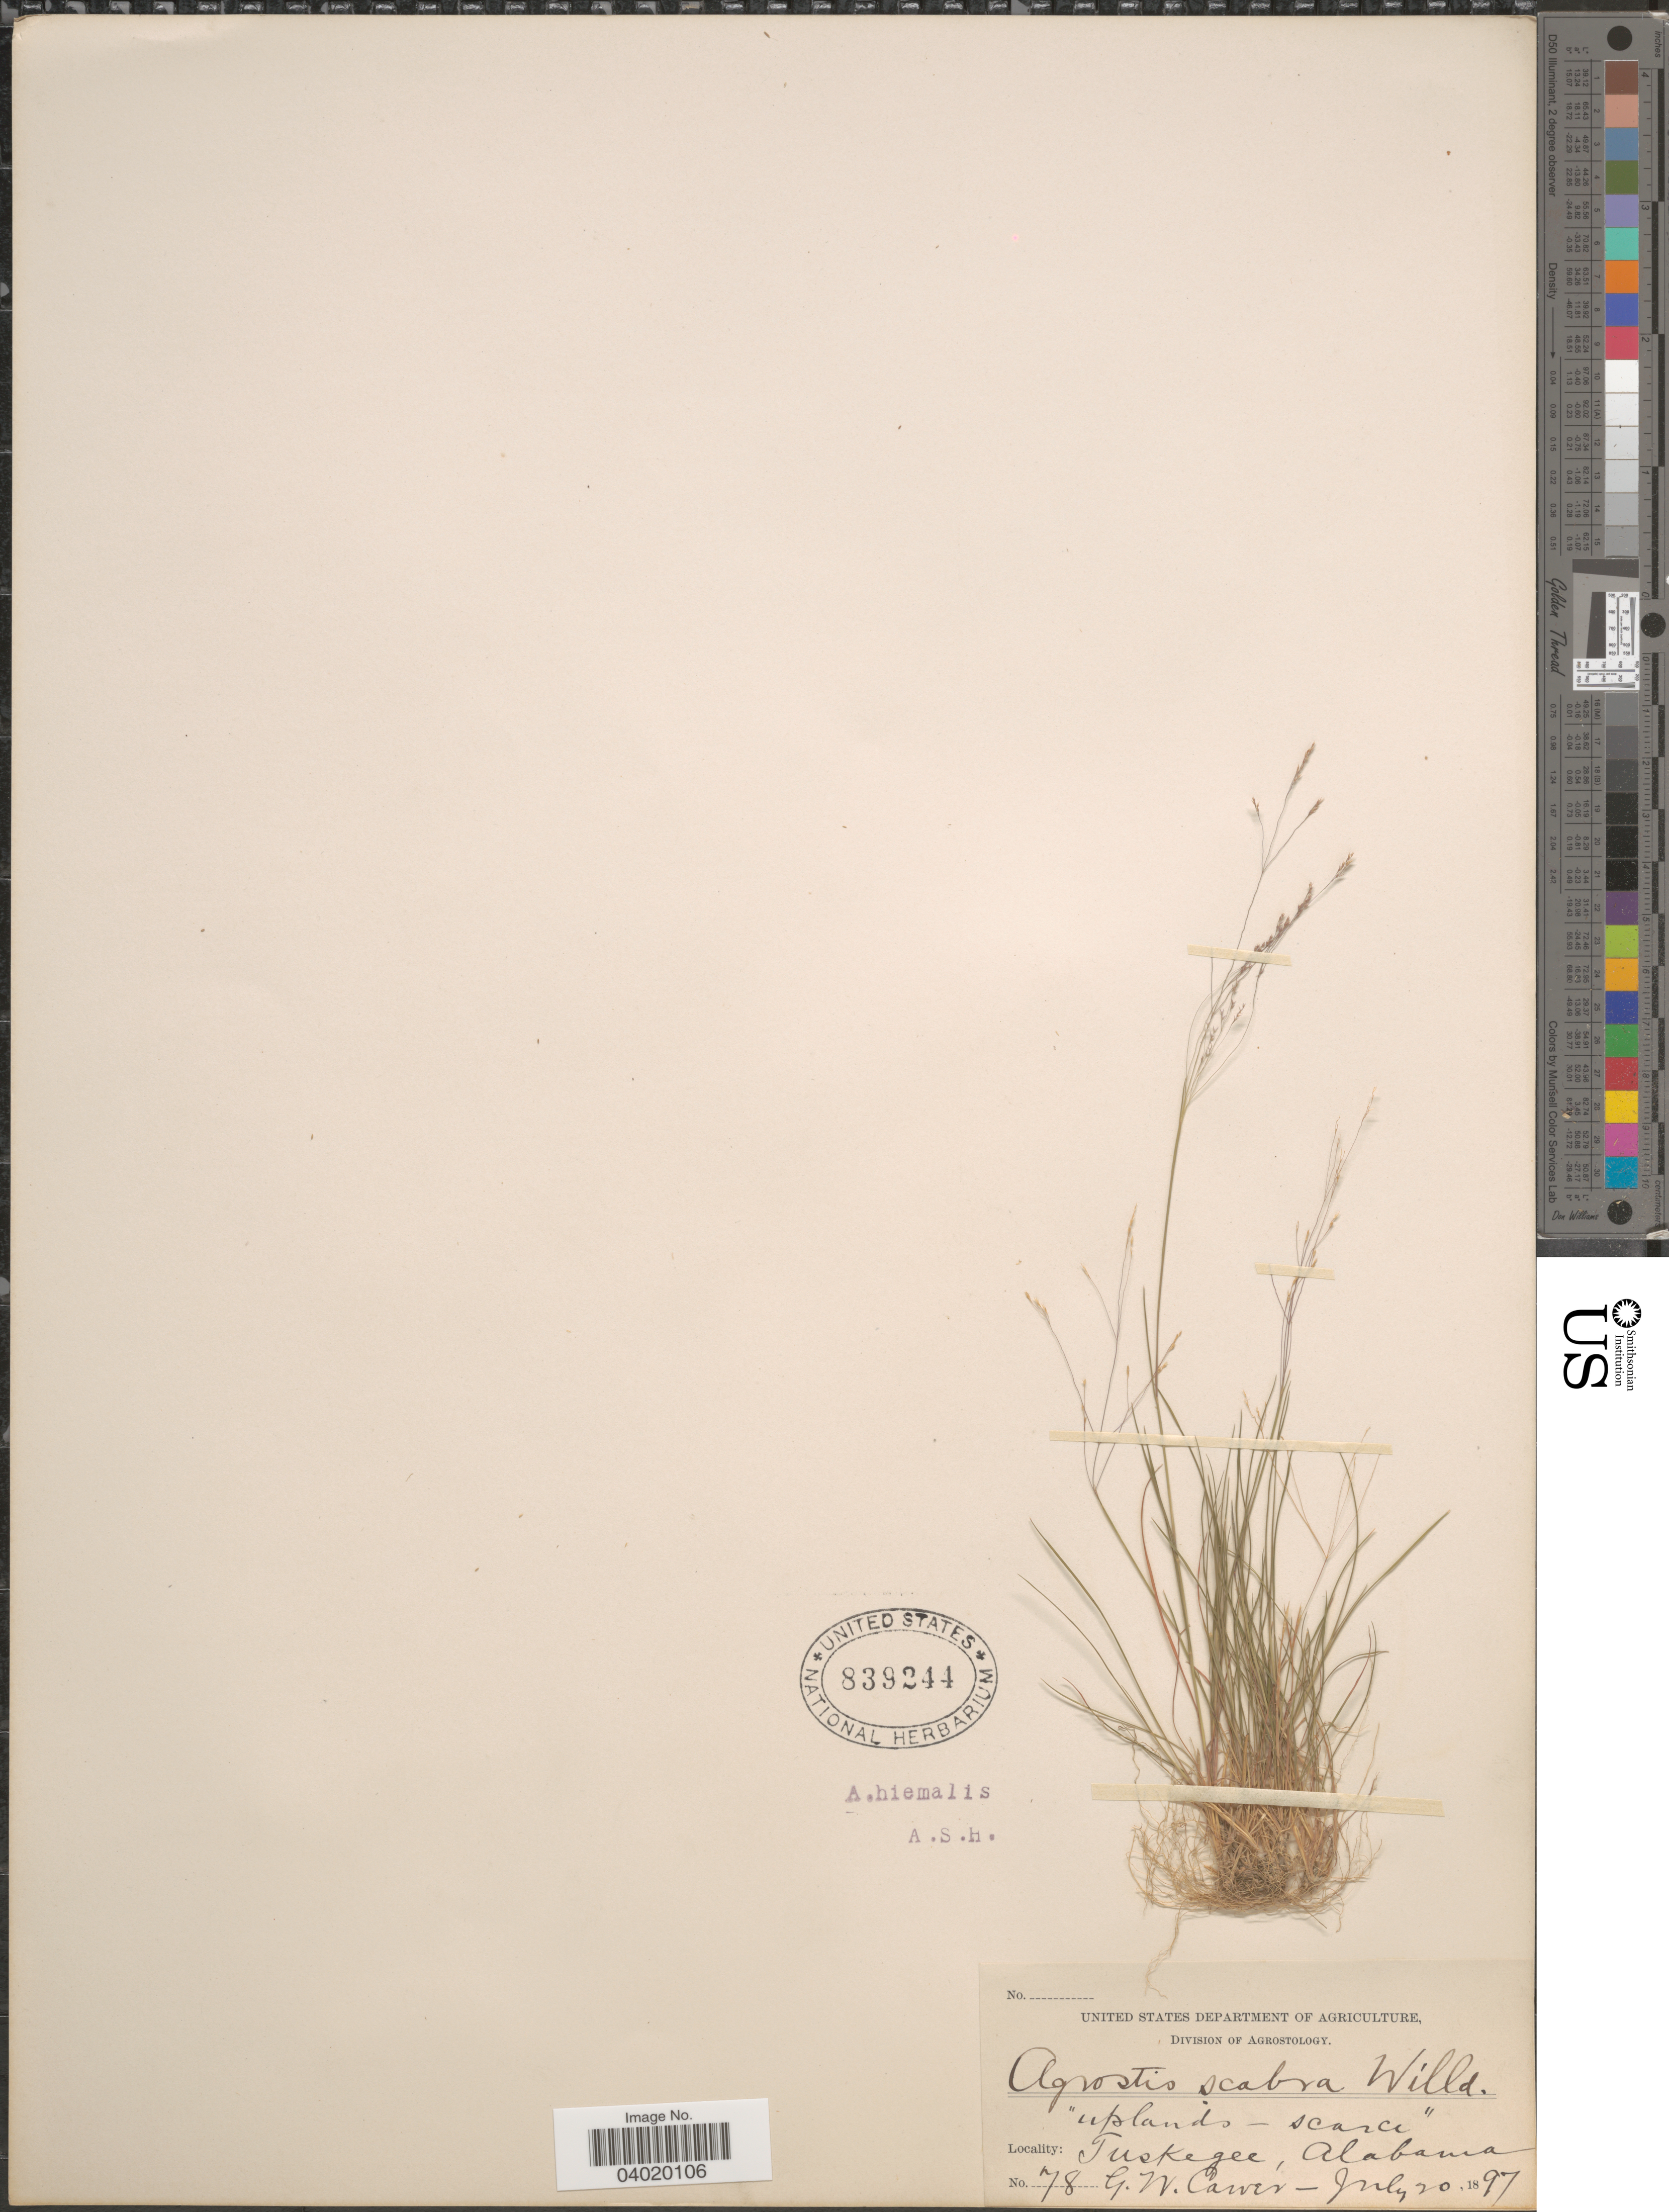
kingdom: Plantae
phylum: Tracheophyta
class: Liliopsida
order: Poales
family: Poaceae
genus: Agrostis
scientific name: Agrostis hyemalis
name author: (Walter) Britton et al.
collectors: G. Carver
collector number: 78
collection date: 1897-07-20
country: United States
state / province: Alabama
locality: Tuskegee.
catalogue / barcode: US 839244